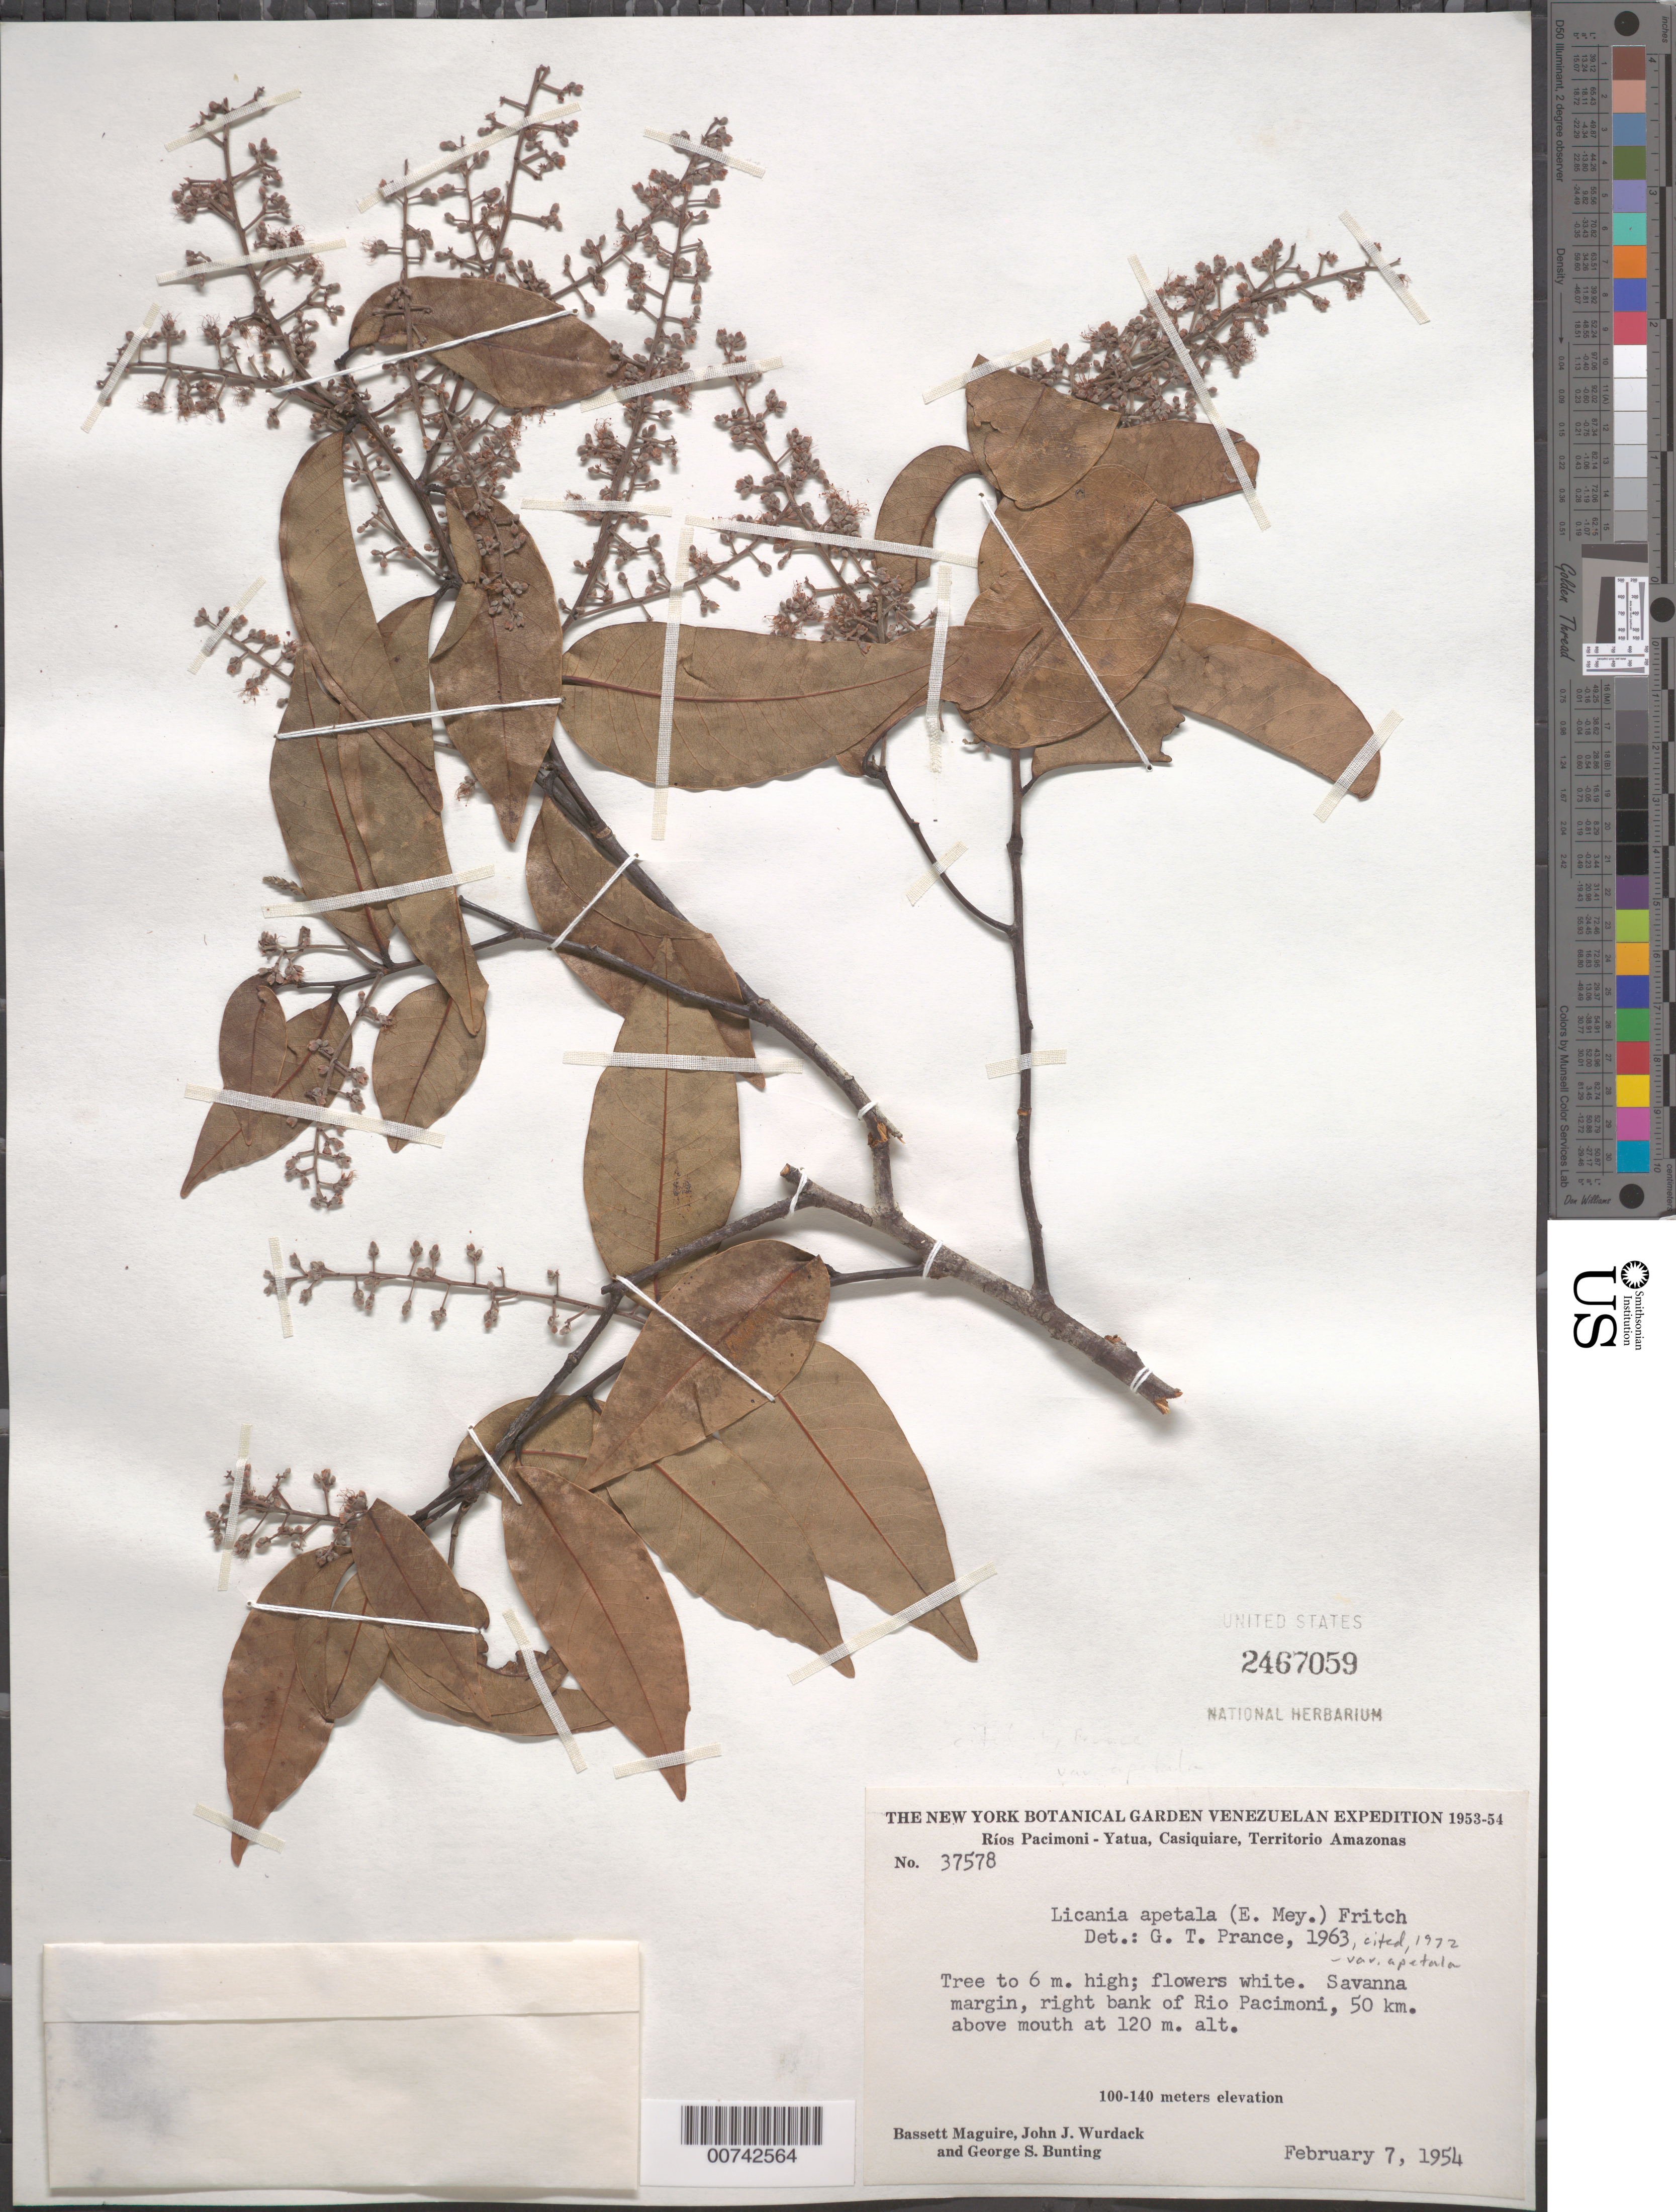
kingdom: Plantae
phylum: Tracheophyta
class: Magnoliopsida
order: Malpighiales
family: Chrysobalanaceae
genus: Leptobalanus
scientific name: Leptobalanus apetalus var. apetalus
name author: (E. Mey.) Sothers & Prance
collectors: B. Maguire, J. J. Wurdack & G. S. Bunting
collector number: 37578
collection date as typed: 7-Feb-54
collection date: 1954-02-07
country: Venezuela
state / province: Amazonas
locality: Río Pacimoni, Pacimoni Savanna, on right bank of Río Pacimoni, 50 km above mouth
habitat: Savanna margin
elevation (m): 120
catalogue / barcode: US 2467059